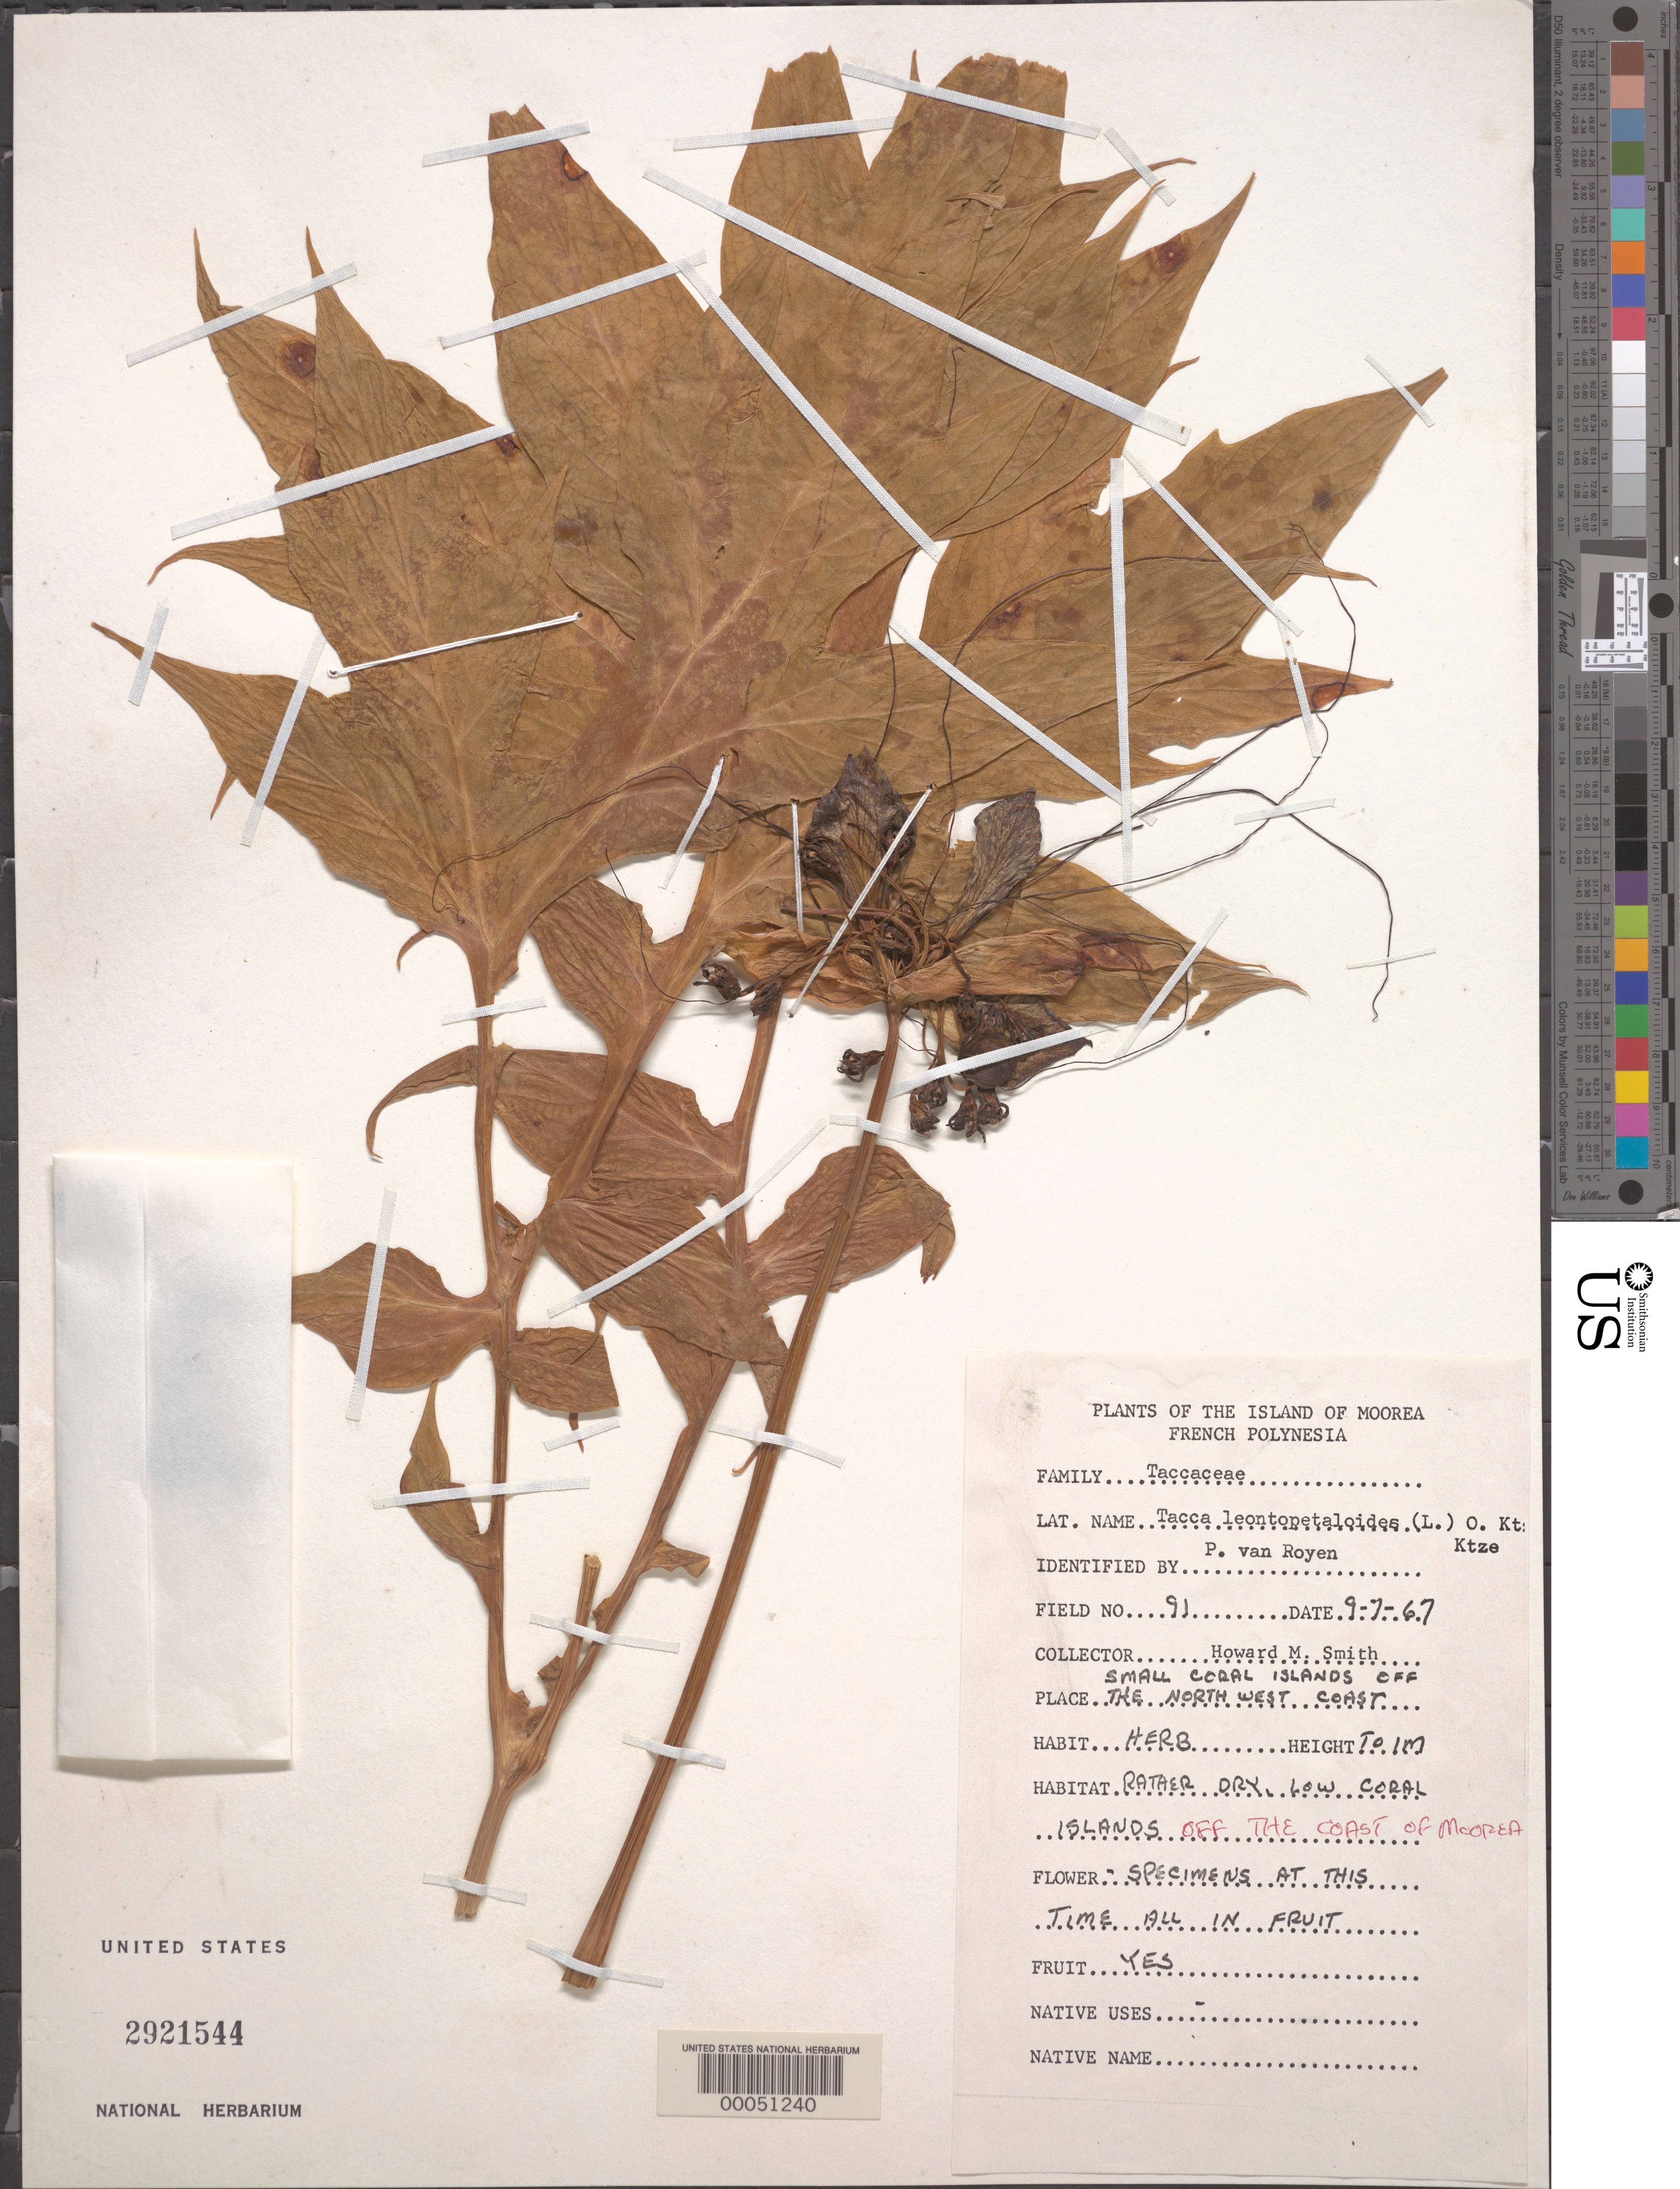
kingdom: Plantae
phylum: Tracheophyta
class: Liliopsida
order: Dioscoreales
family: Dioscoreaceae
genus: Tacca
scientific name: Tacca leontopetaloides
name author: (L.) Kuntze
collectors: H. M. Smith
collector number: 91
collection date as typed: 07 Sep 1967 or 09 Jul 1967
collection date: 1967-09-07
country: French Polynesia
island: Moorea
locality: Dry, low coral islands off the coast of Moorea [Society Is.]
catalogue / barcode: US 2921544